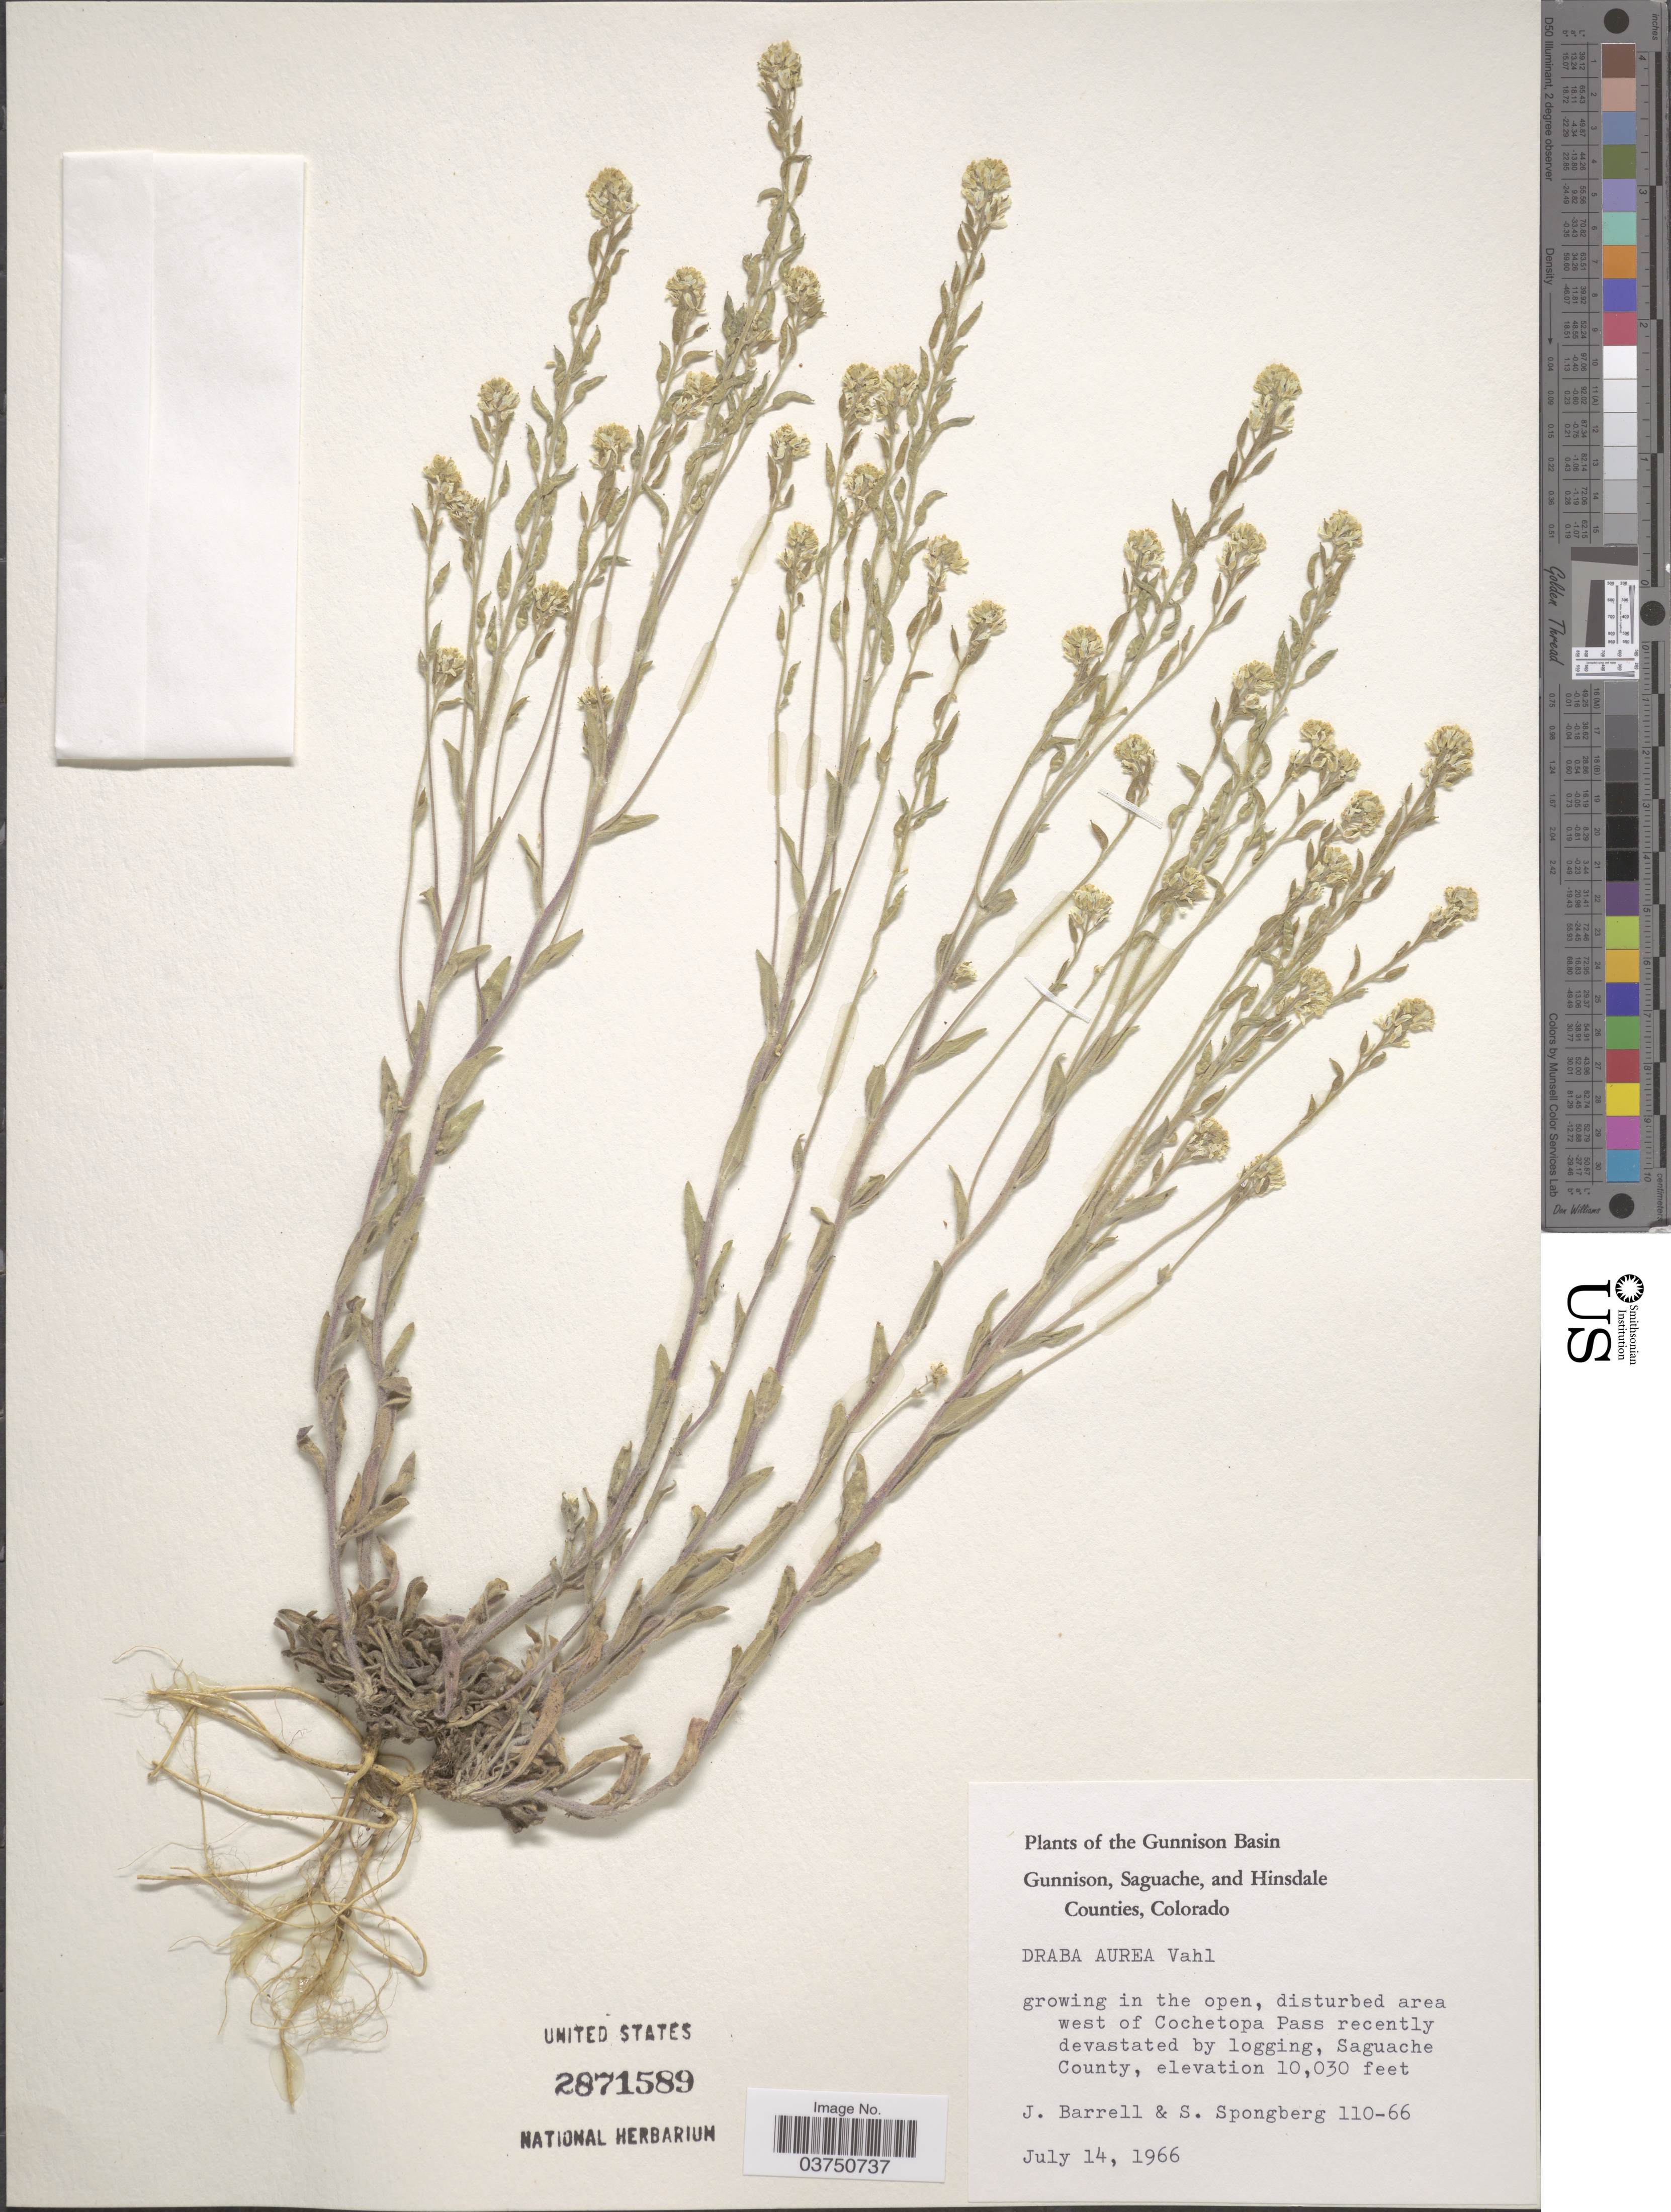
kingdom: Plantae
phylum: Tracheophyta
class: Magnoliopsida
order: Brassicales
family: Brassicaceae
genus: Draba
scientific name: Draba aurea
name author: Vahl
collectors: J. Barrell & S. A.Spongberg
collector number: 110-66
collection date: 1966-07-14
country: United States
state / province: Colorado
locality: Gunnison Basin. Gunnison, disturbed area west of Cochetopa Pass recently devastated by logging, Saguache County.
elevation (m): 3057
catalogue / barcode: US 2871589